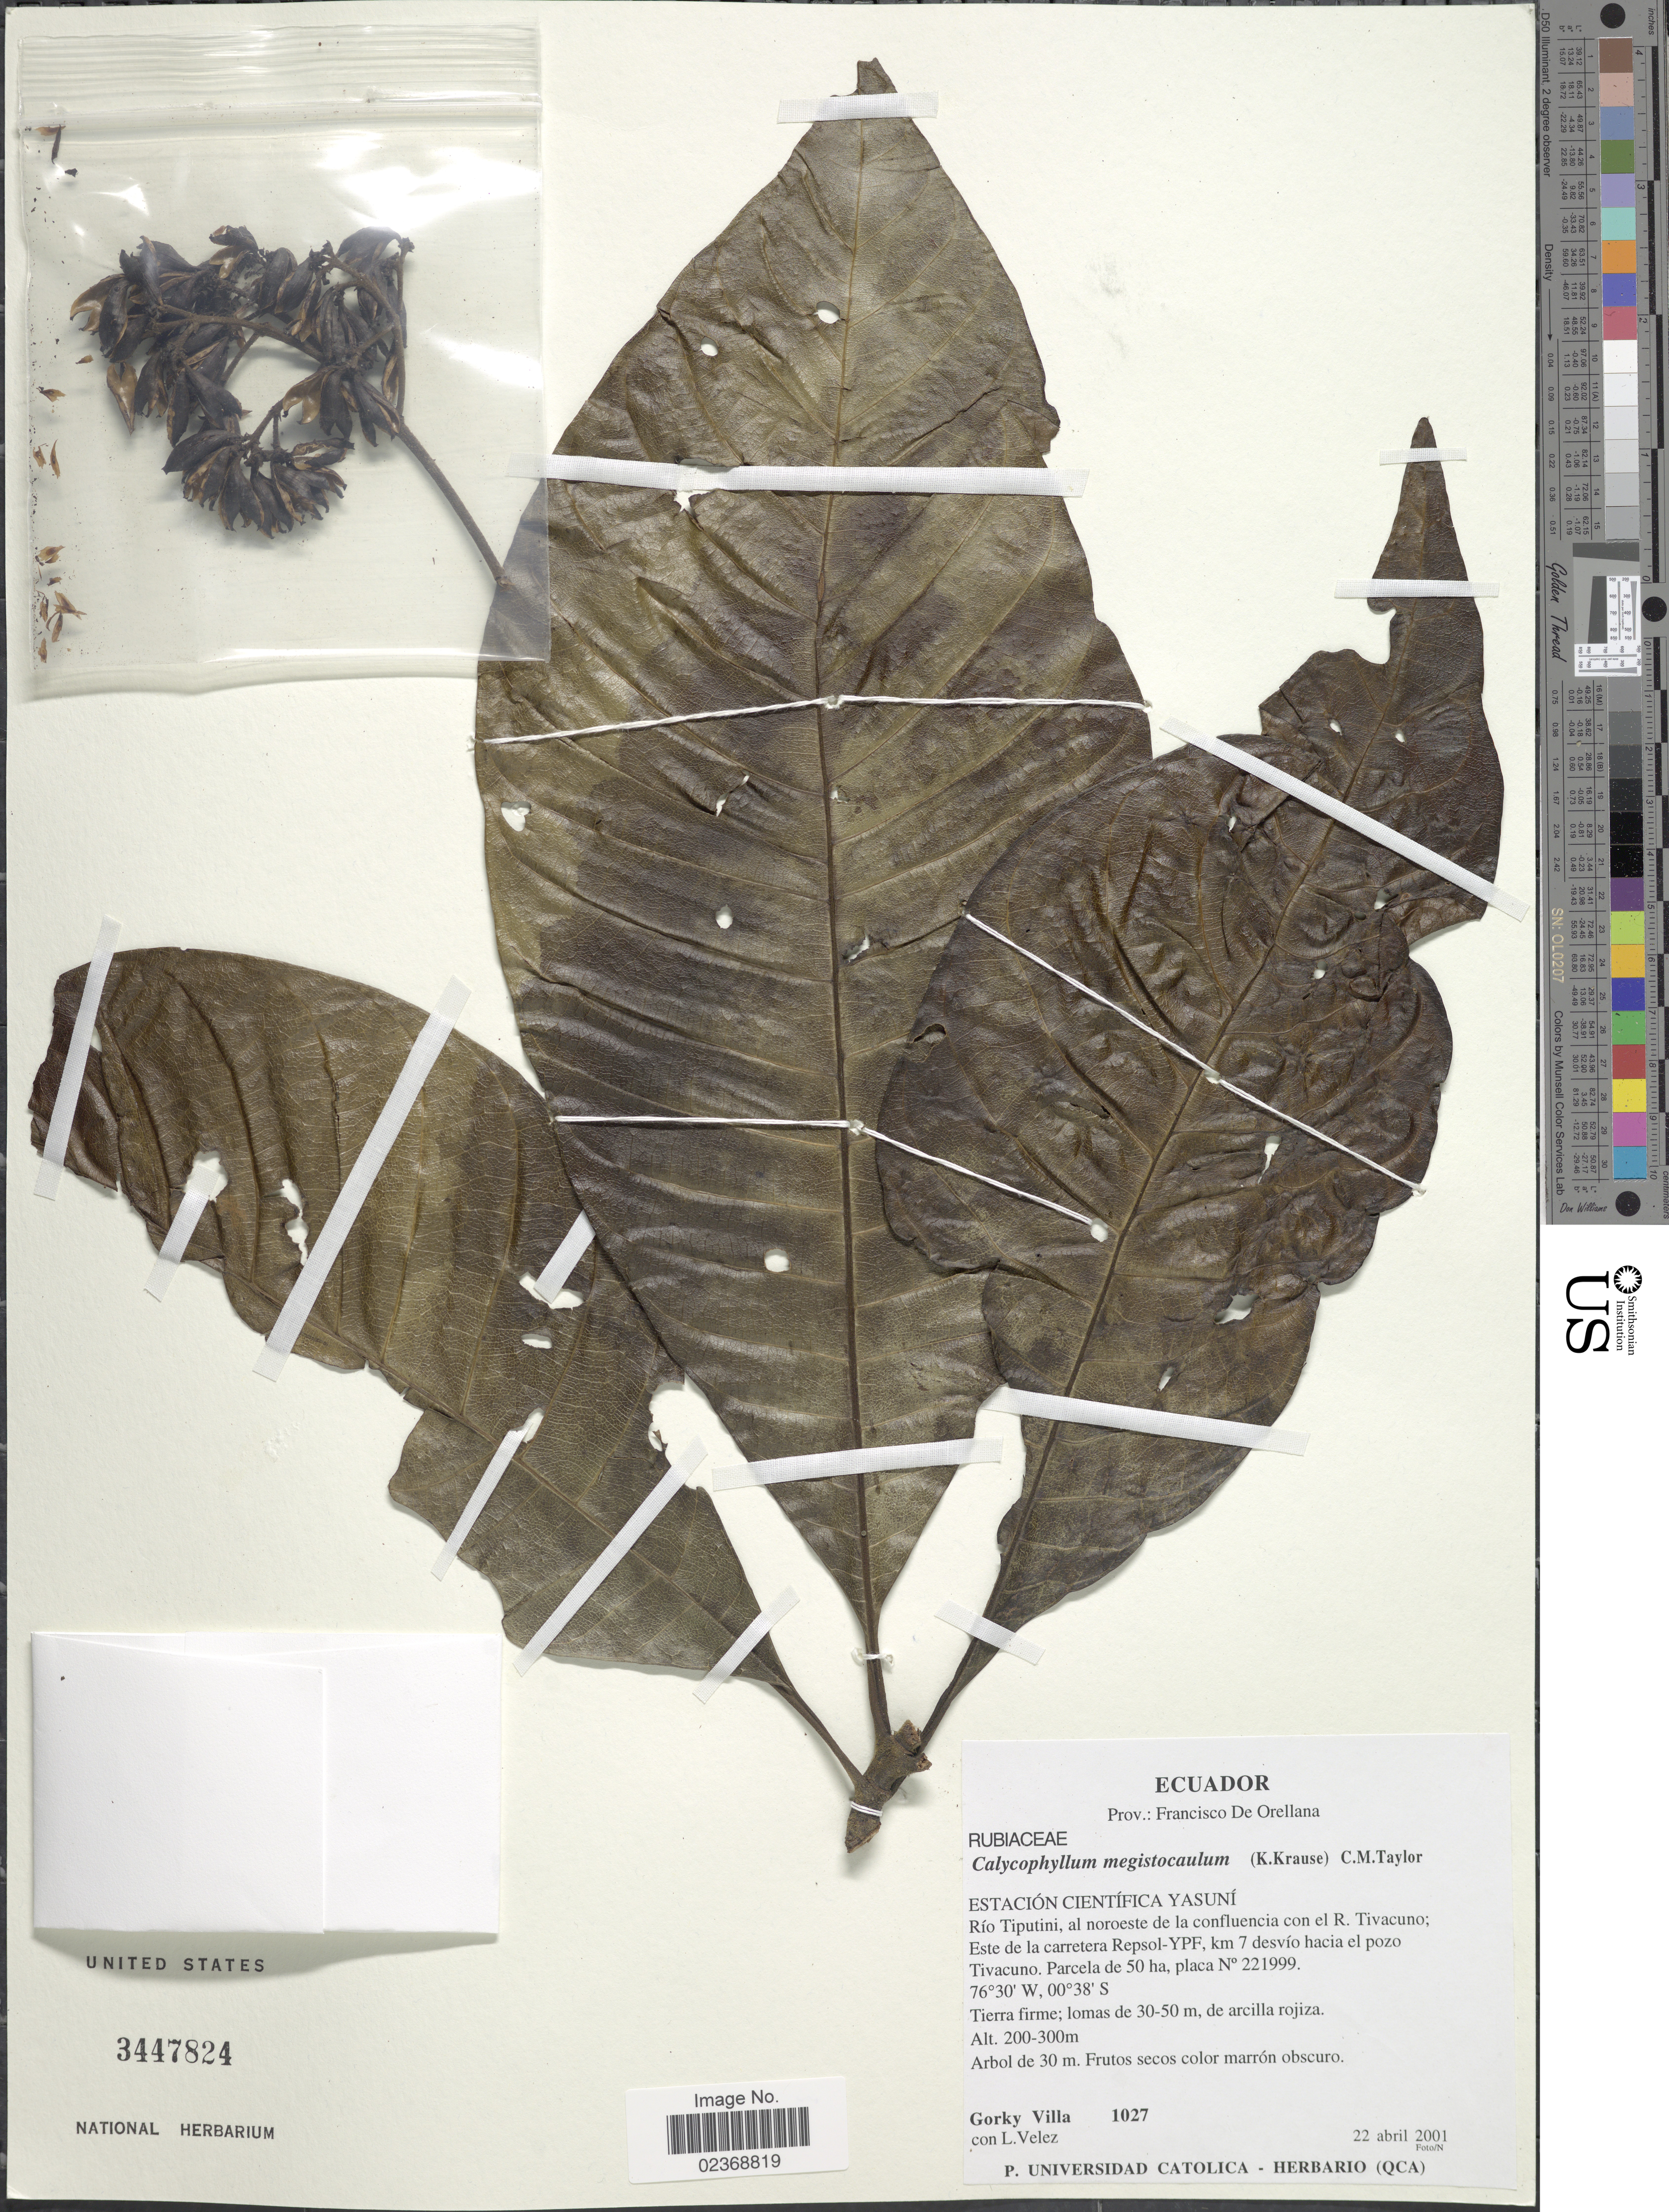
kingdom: Plantae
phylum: Tracheophyta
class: Magnoliopsida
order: Gentianales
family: Rubiaceae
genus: Calycophyllum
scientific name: Calycophyllum megistocaulum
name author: (K. Krause) C.M. Taylor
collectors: G. Villa & L. Velez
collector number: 1027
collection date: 2001-04-22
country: Ecuador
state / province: Orellana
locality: Prov. Francisco De Orellana. Estacion Cientifica Yasuni. Rio Tiputini, al noroeste de la confluencia con el R. Tivacuno; Este de la carretera Repsol-YPF, km 7 desvio hacia el pozo Tivacuno. Parcela de 50 ha, detras de la cabana de Fridman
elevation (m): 200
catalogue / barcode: US 3447824